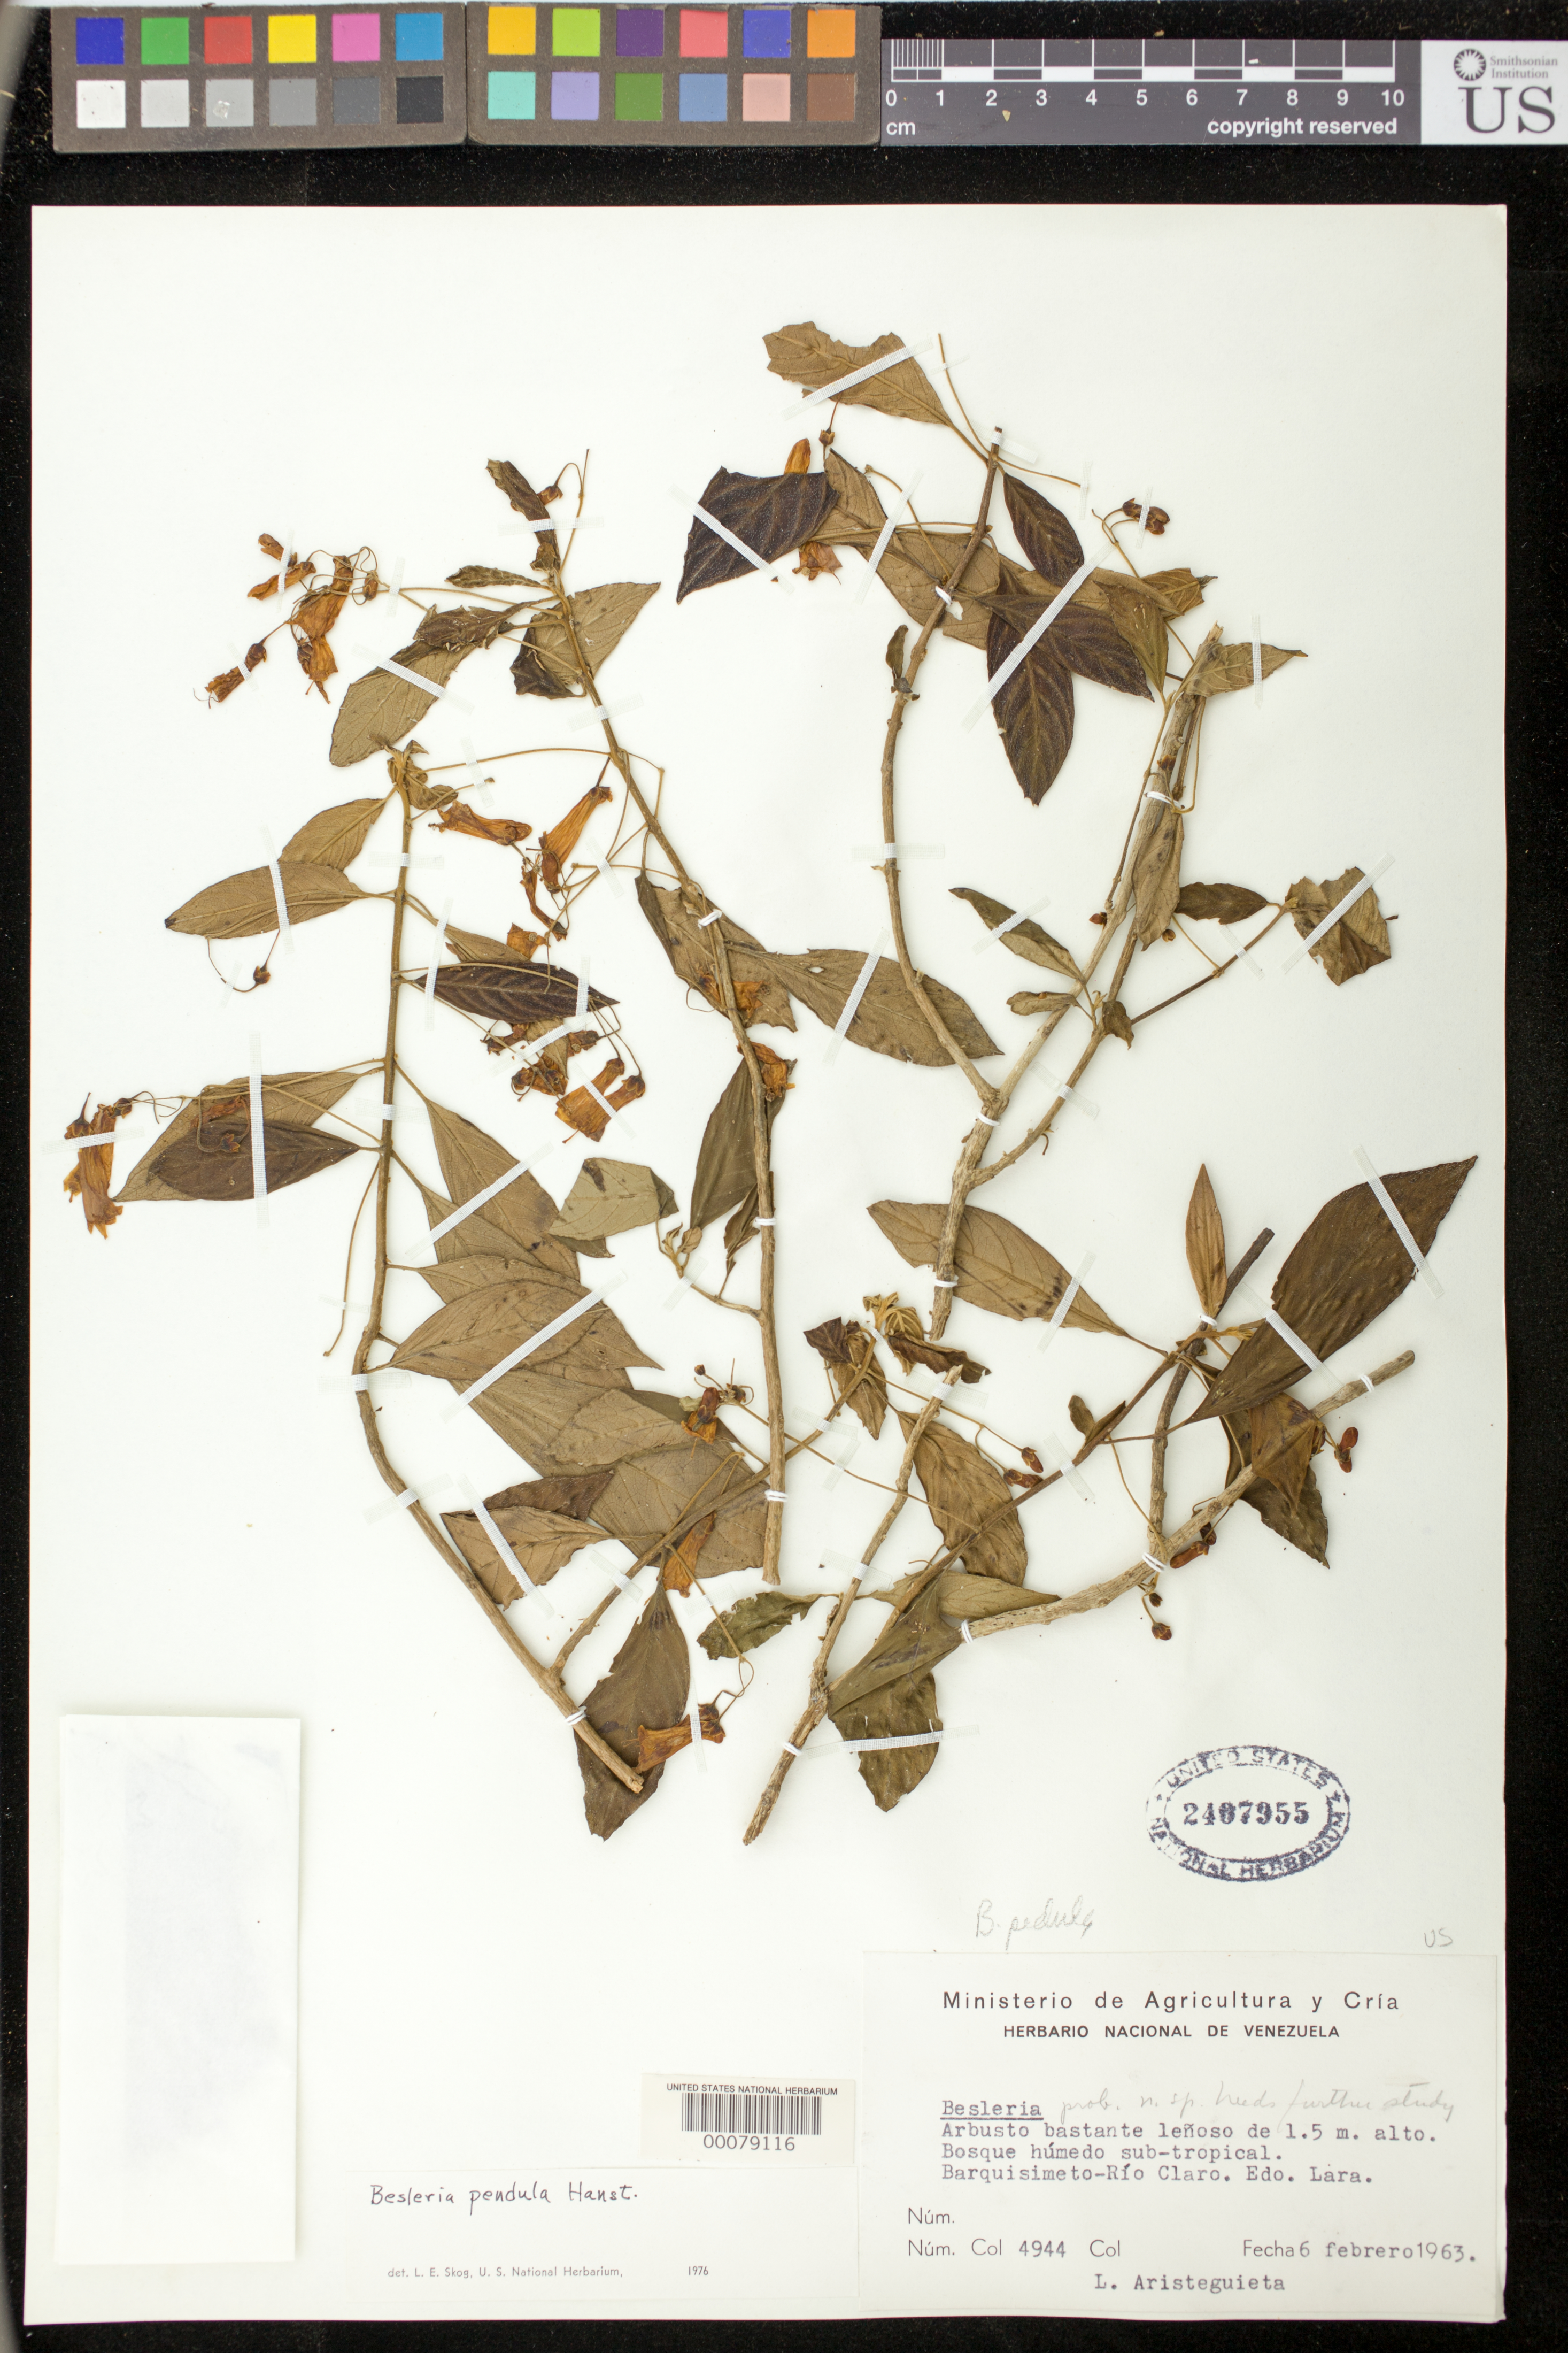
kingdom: Plantae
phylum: Tracheophyta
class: Magnoliopsida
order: Lamiales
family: Gesneriaceae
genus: Besleria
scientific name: Besleria pendula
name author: Hanst.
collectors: L. Aristeguieta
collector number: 4944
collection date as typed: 06 Feb 1963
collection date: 1963-02-06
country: Venezuela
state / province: Lara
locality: Barquisimeto-Rio Claro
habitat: Subtropical humid forest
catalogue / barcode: US 2407955